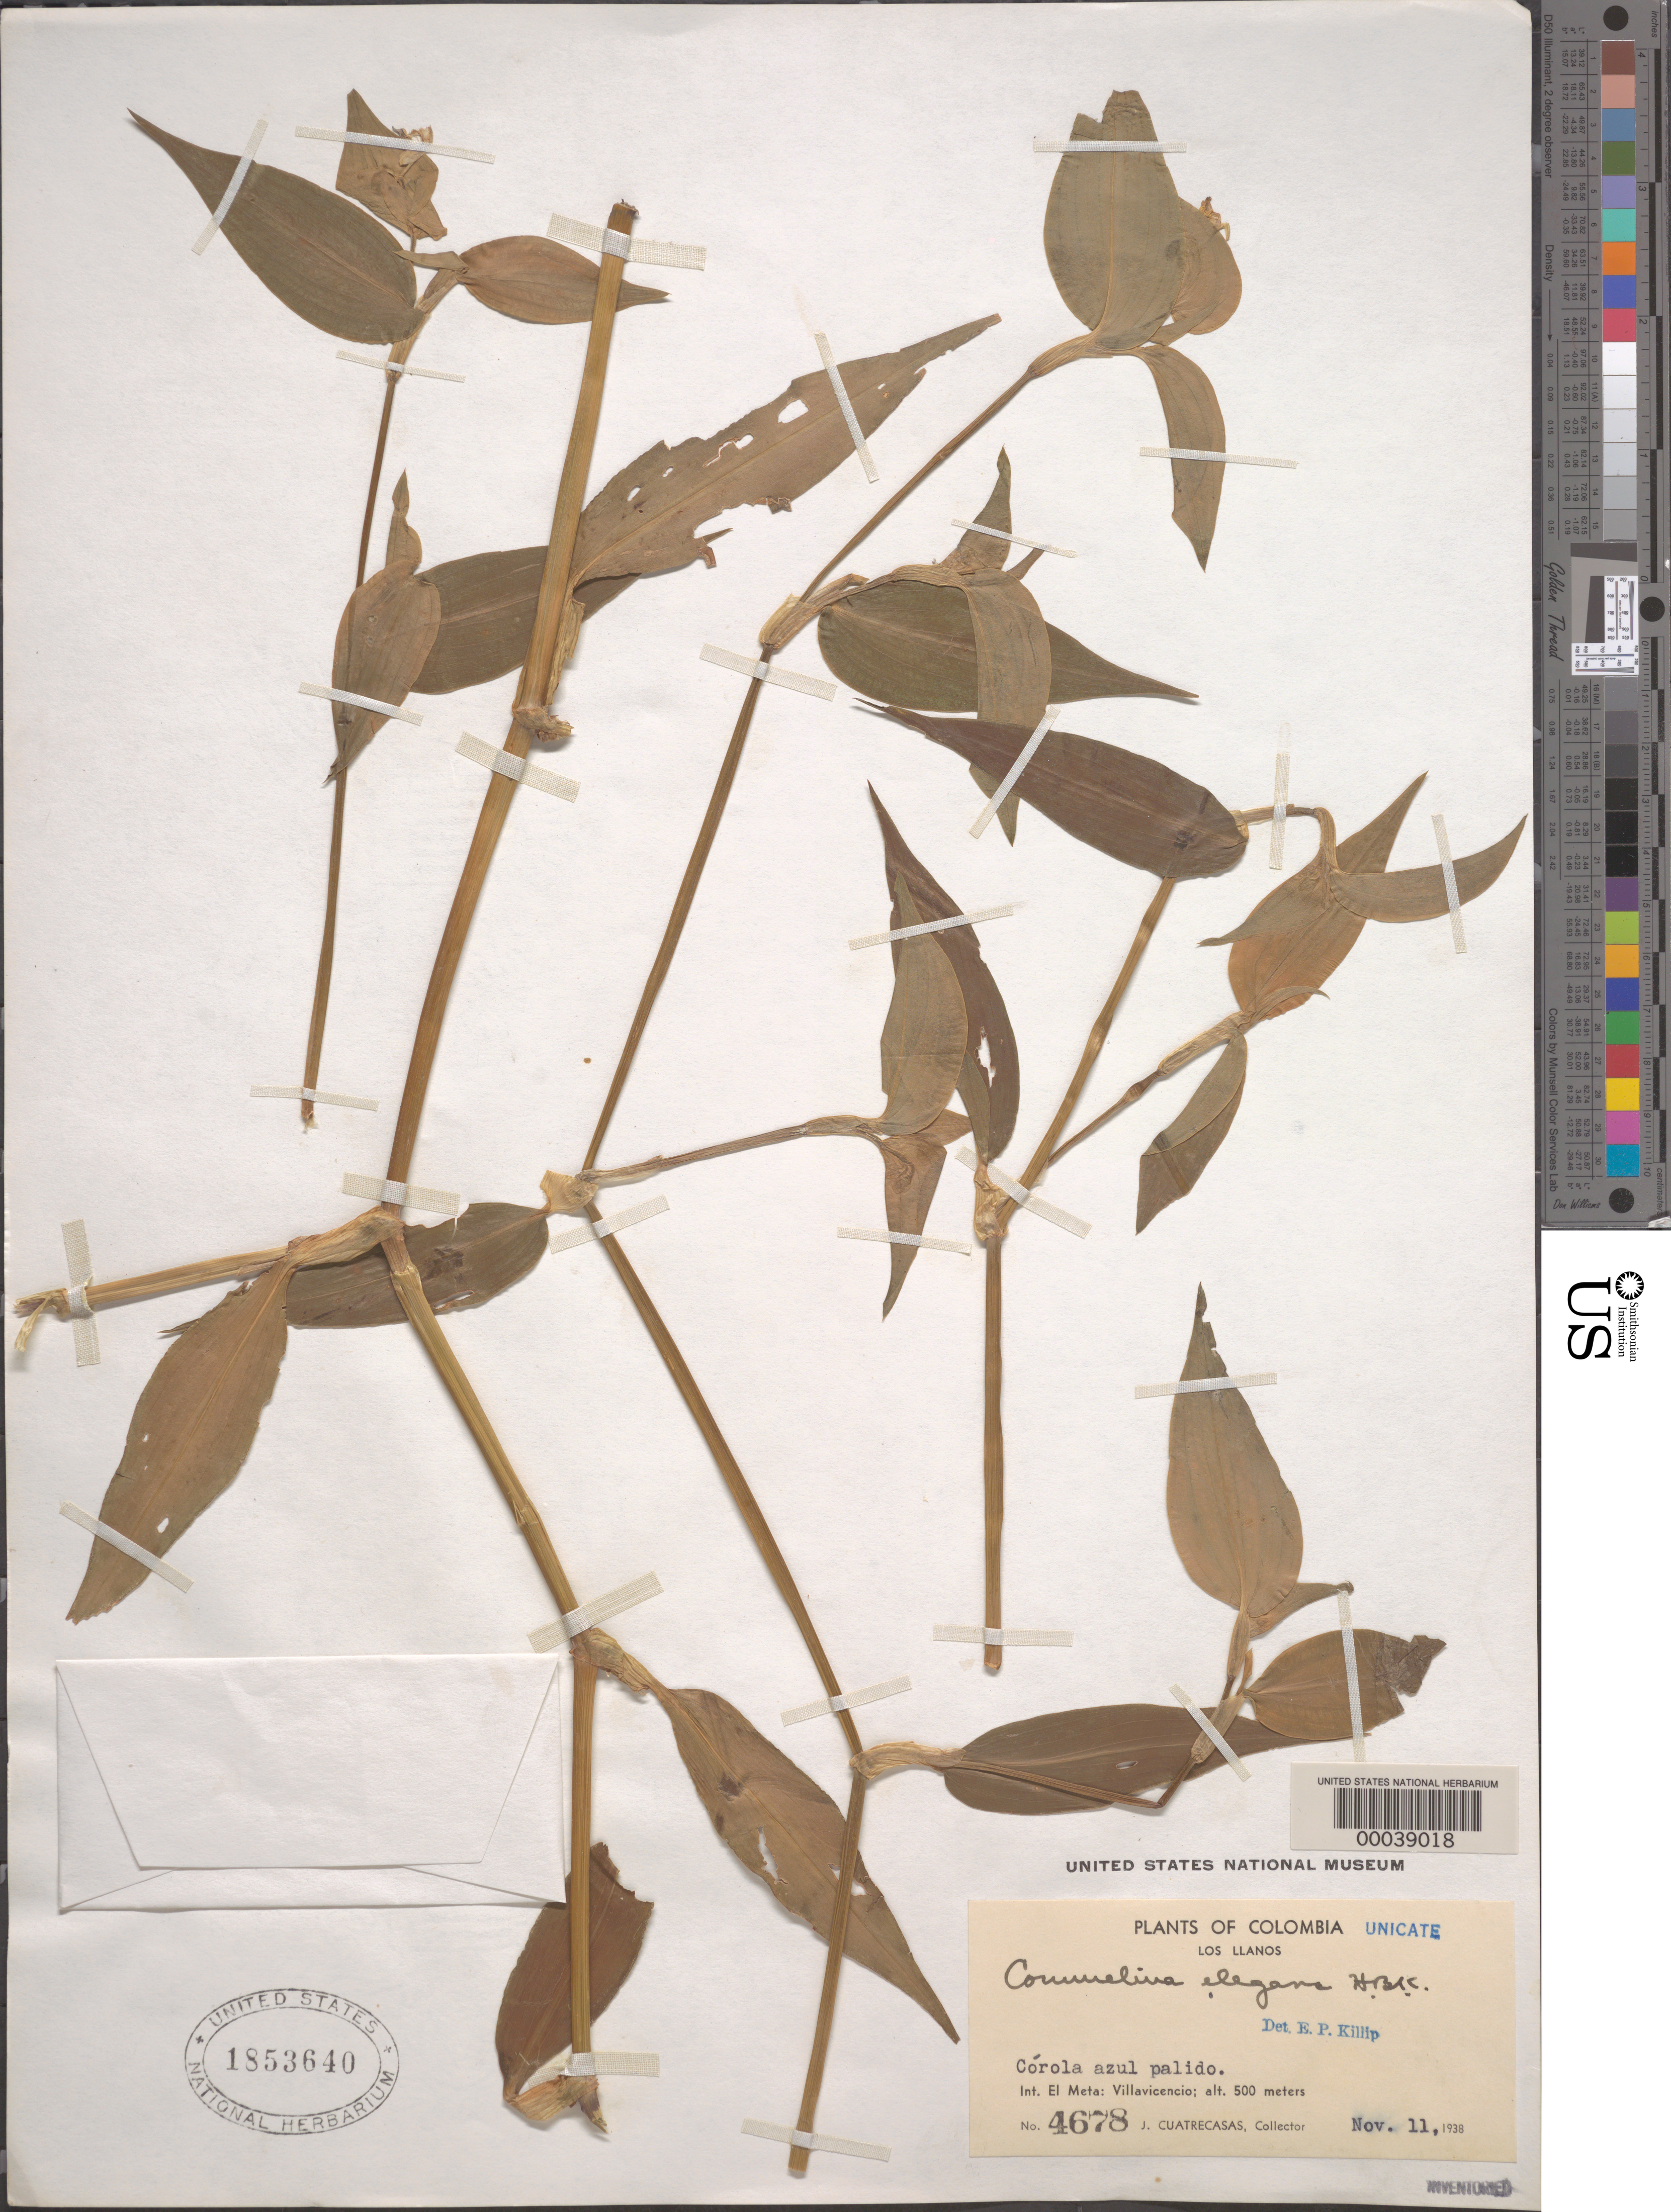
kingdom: Plantae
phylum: Tracheophyta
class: Liliopsida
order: Commelinales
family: Commelinaceae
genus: Commelina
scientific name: Commelina sp.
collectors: J. Cuatrecasas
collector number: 4678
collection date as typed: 11 Nov 1938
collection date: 1938-11-11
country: Colombia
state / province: Meta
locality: Villa Vicencia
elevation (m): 500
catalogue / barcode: US 1853640